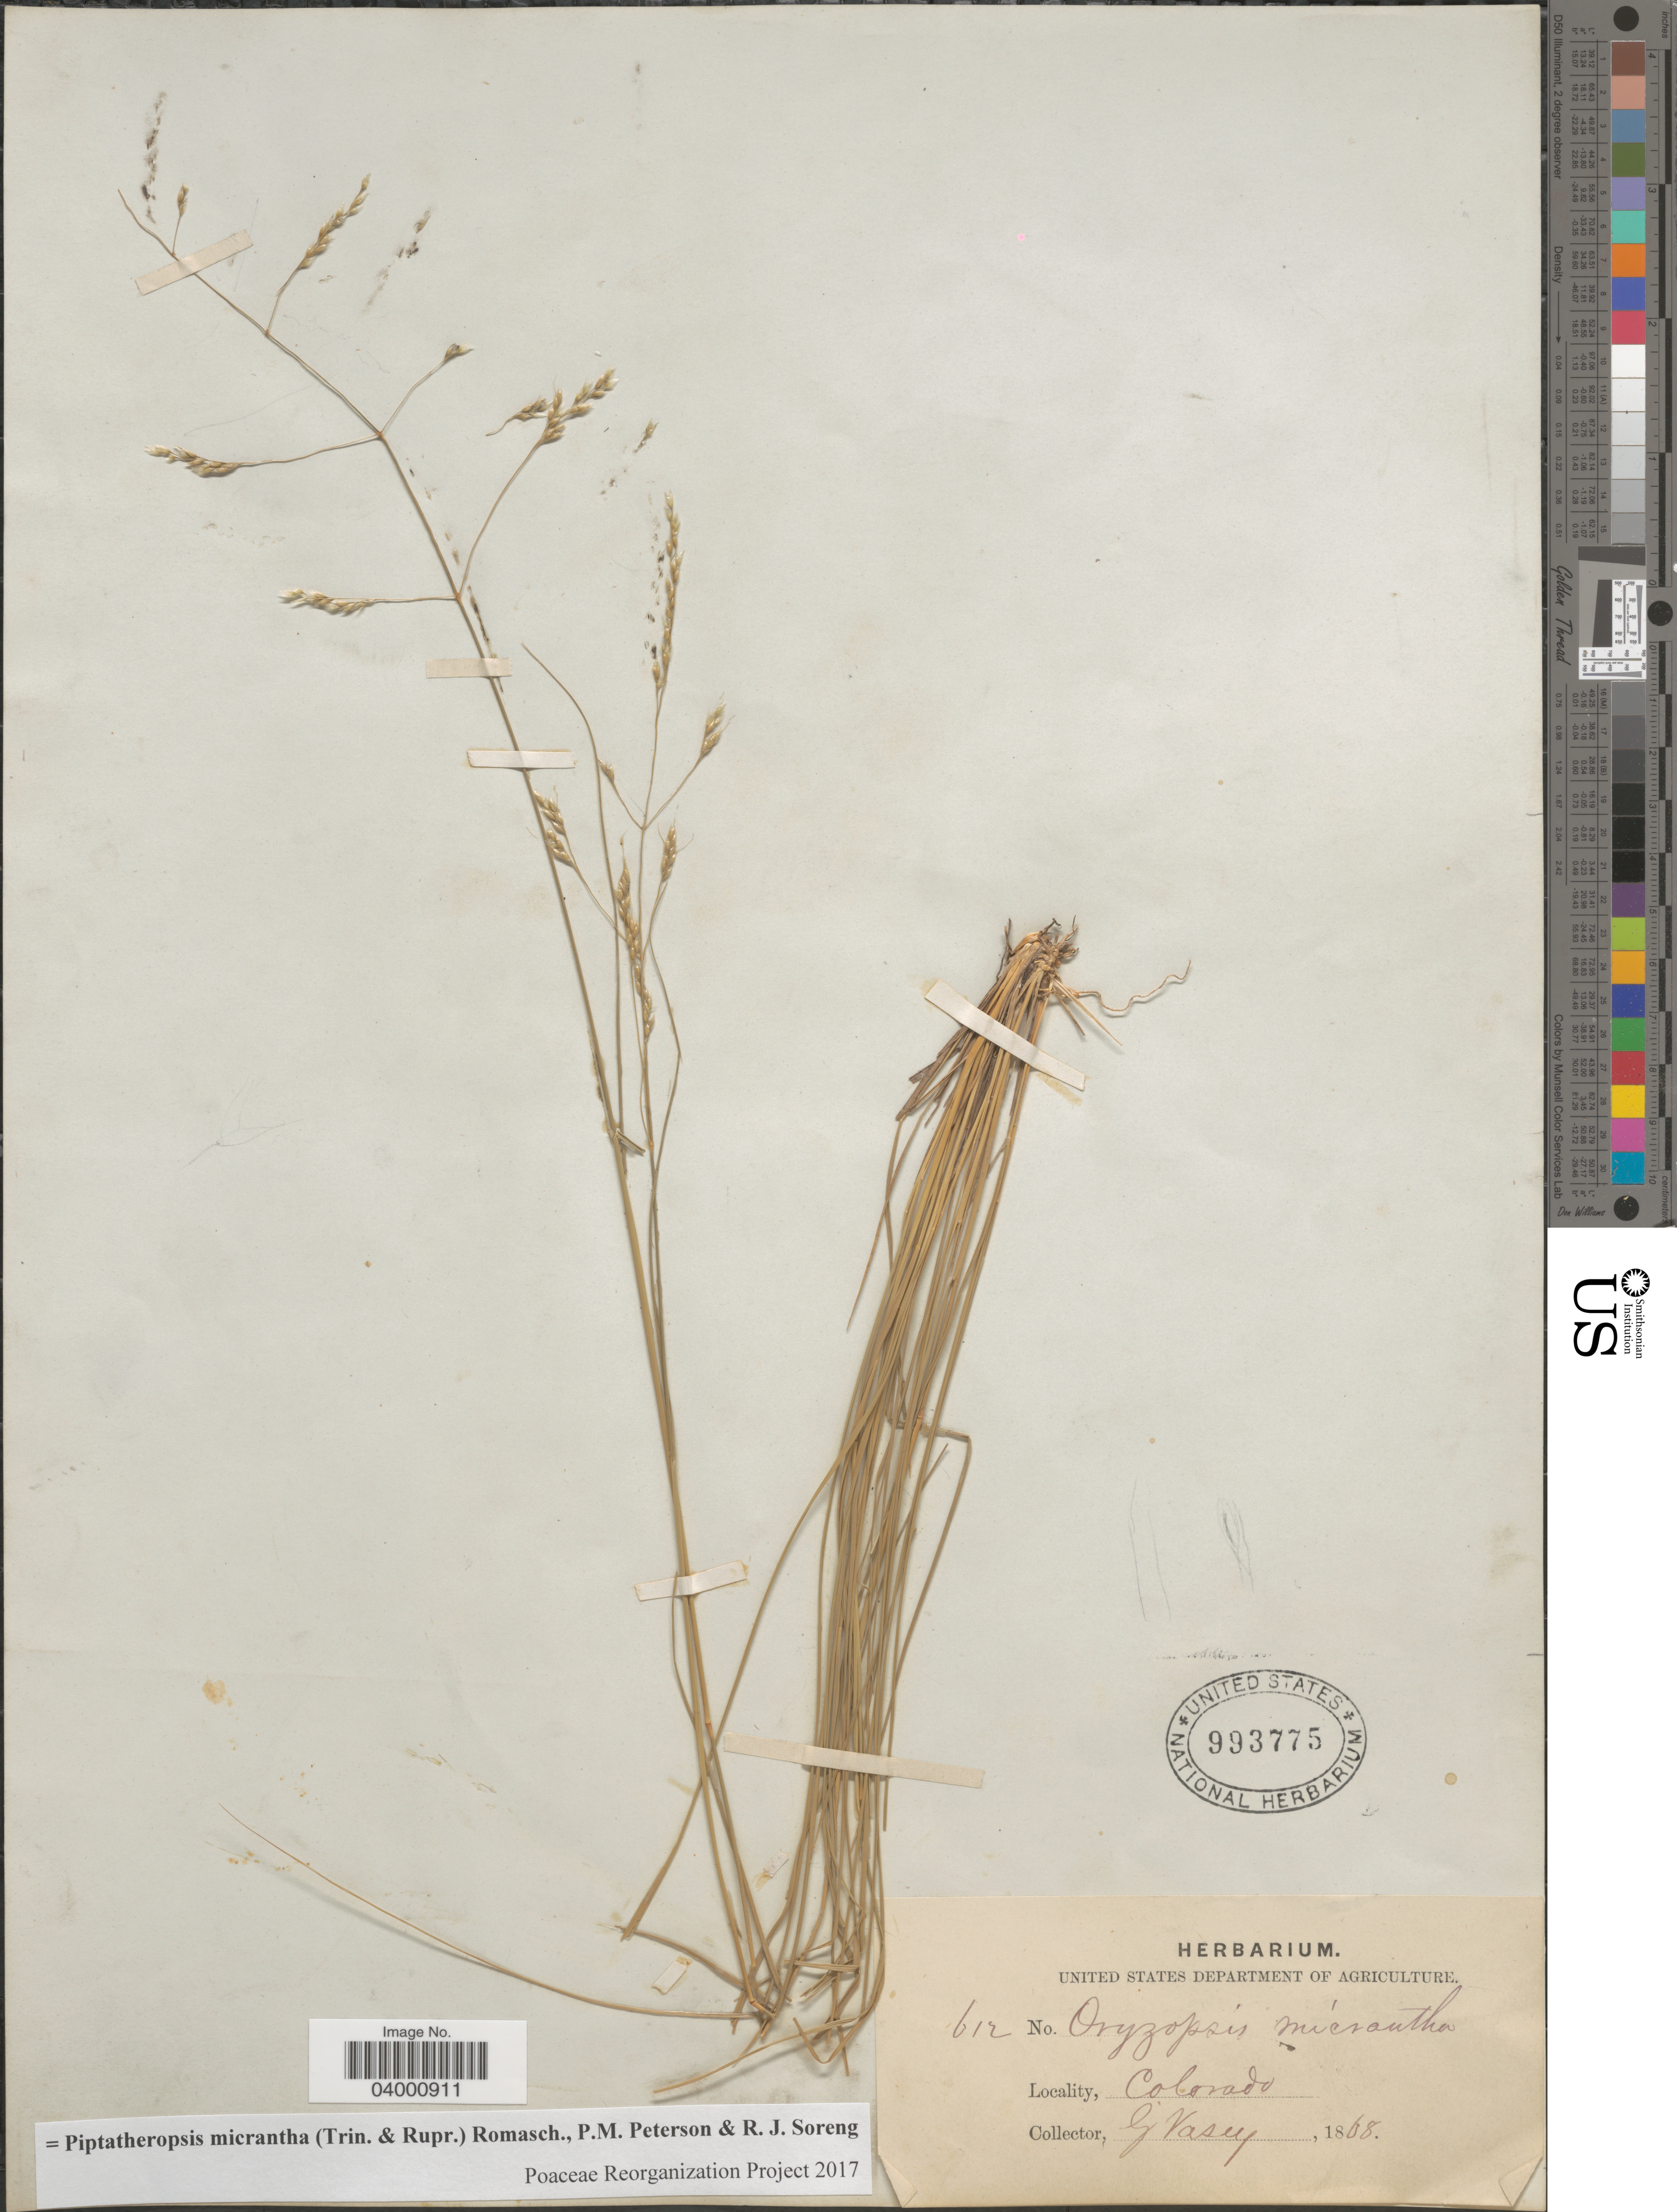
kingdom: Plantae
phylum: Tracheophyta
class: Liliopsida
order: Poales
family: Poaceae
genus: Piptatheropsis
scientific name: Piptatheropsis micrantha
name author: (Trin. & Rupr.) Romasch.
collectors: G. Vasey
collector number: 612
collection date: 1868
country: United States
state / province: Colorado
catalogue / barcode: US 993775